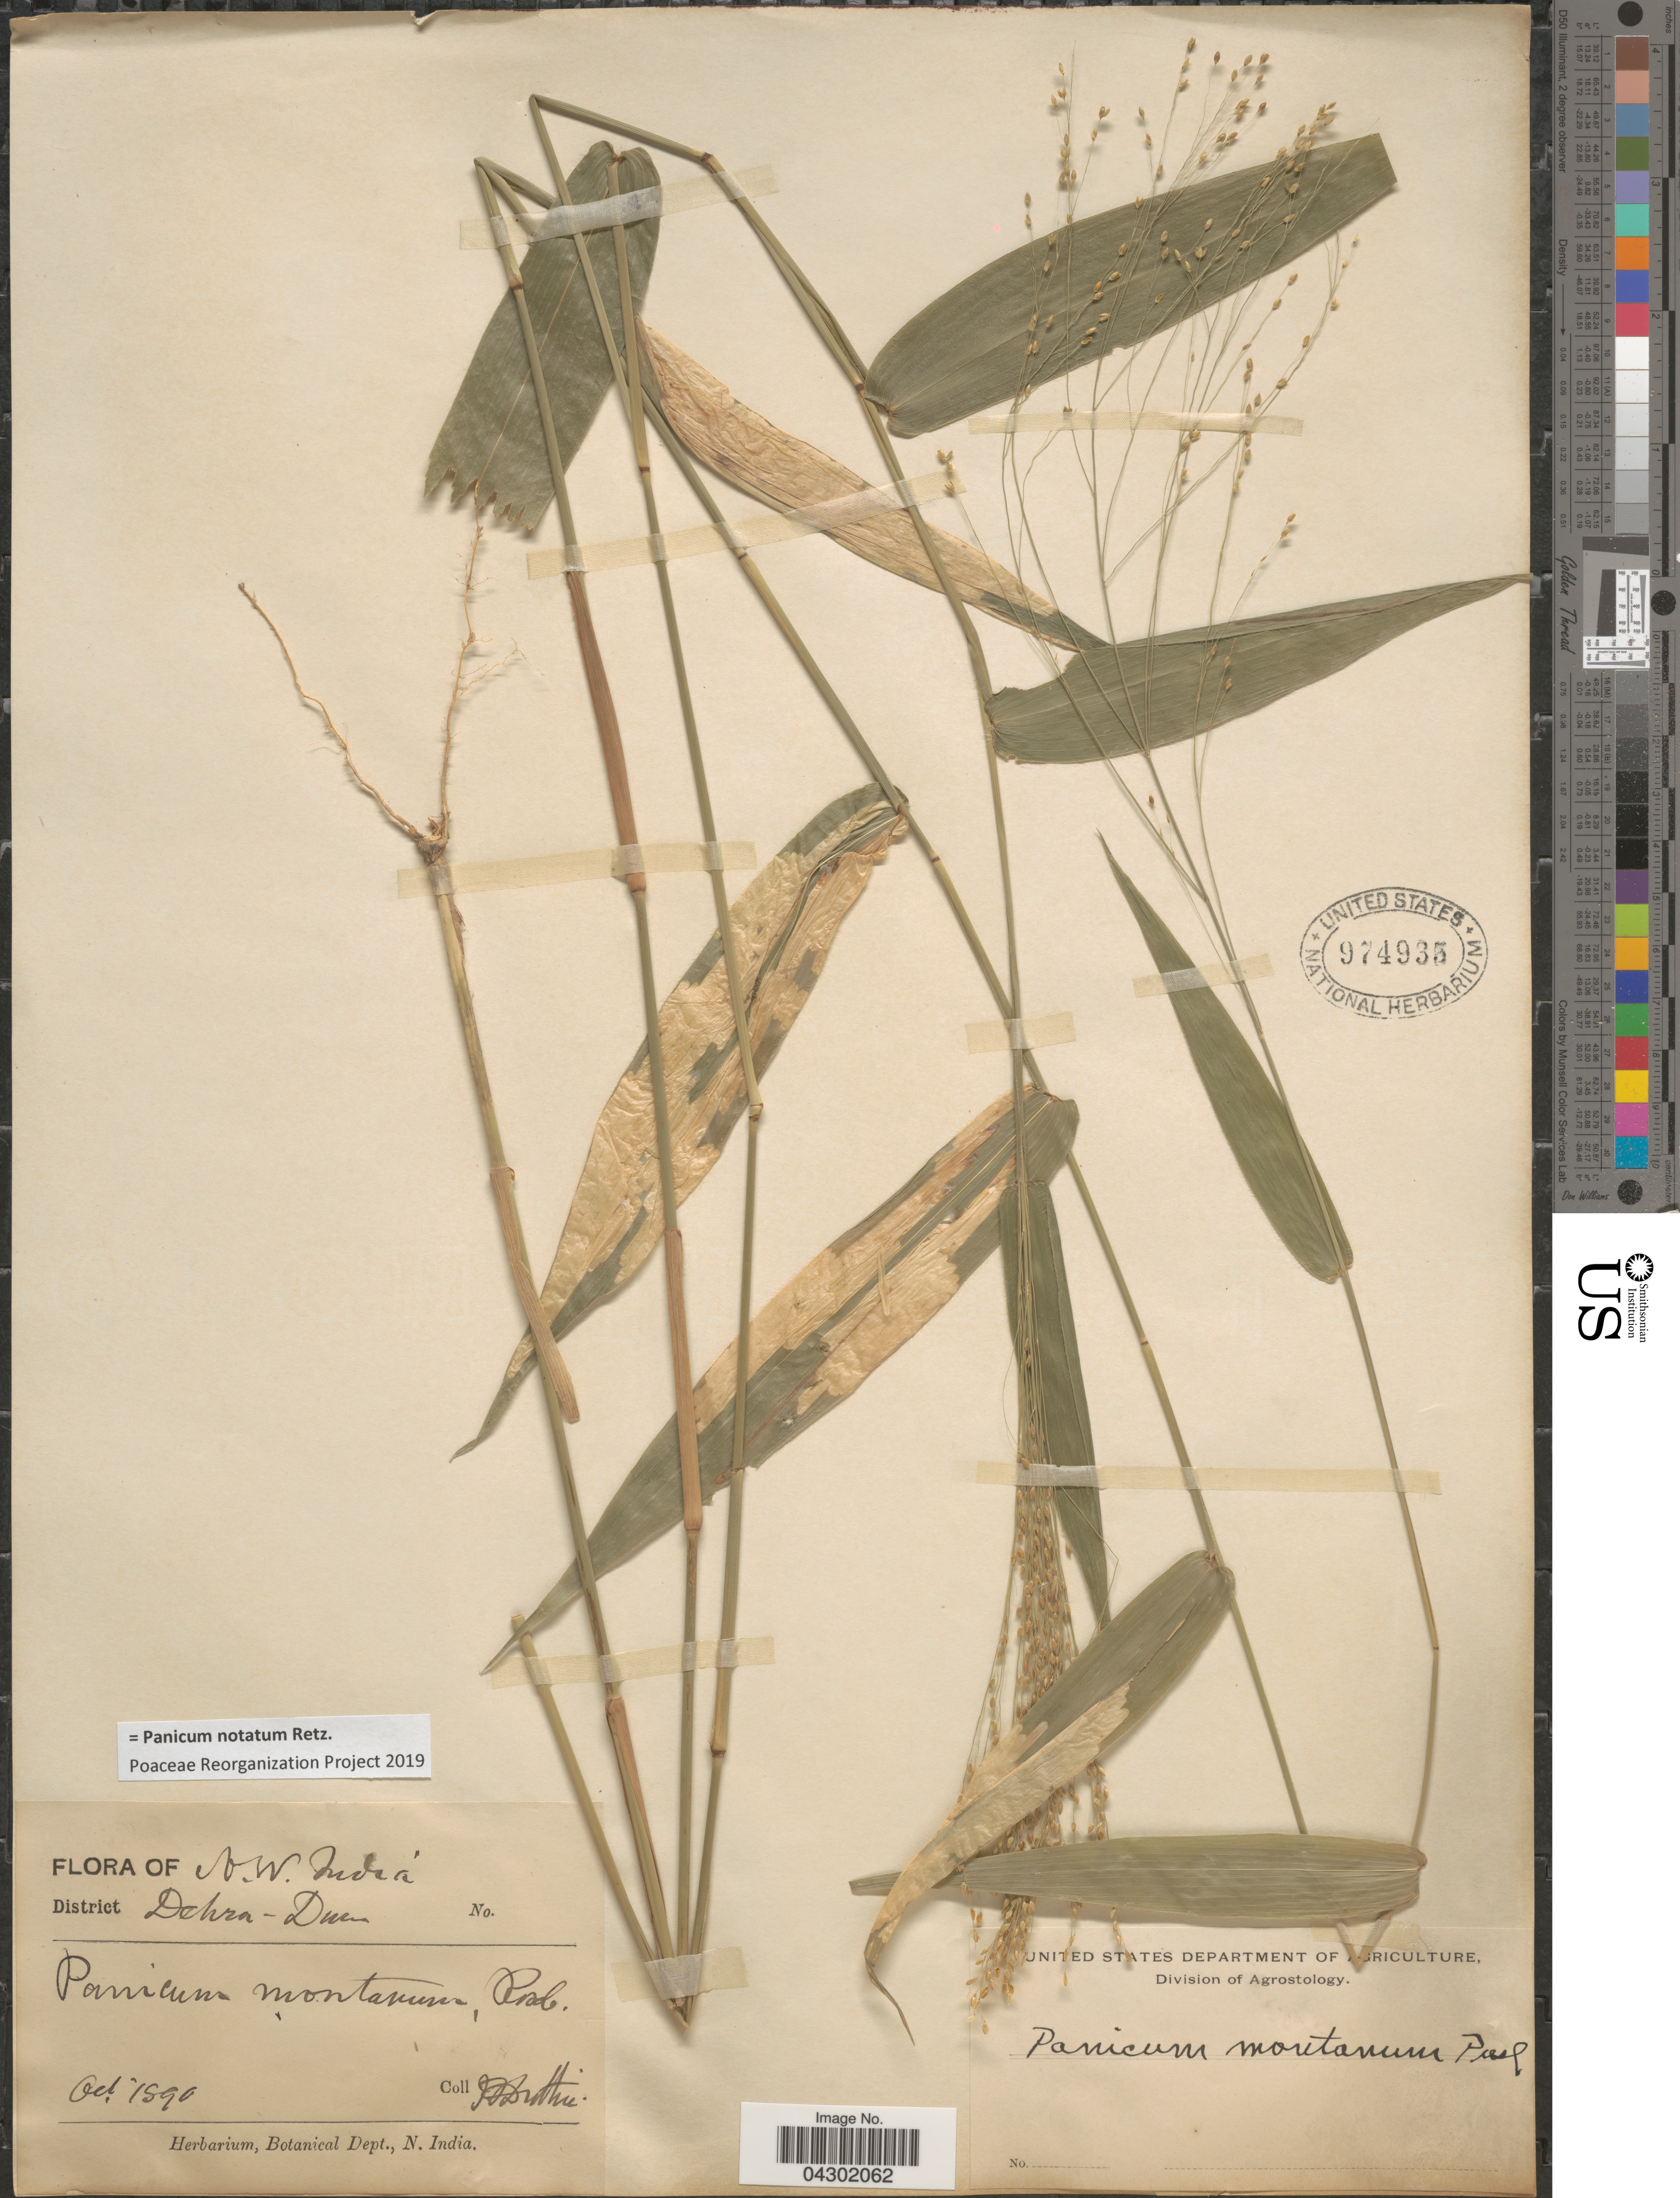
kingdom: Plantae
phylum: Tracheophyta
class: Liliopsida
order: Poales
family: Poaceae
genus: Panicum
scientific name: Panicum notatum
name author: Retz.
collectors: J. F. Duthie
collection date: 1890-10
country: India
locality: N.W. India. District Dehra-Dun.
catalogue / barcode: US 974935